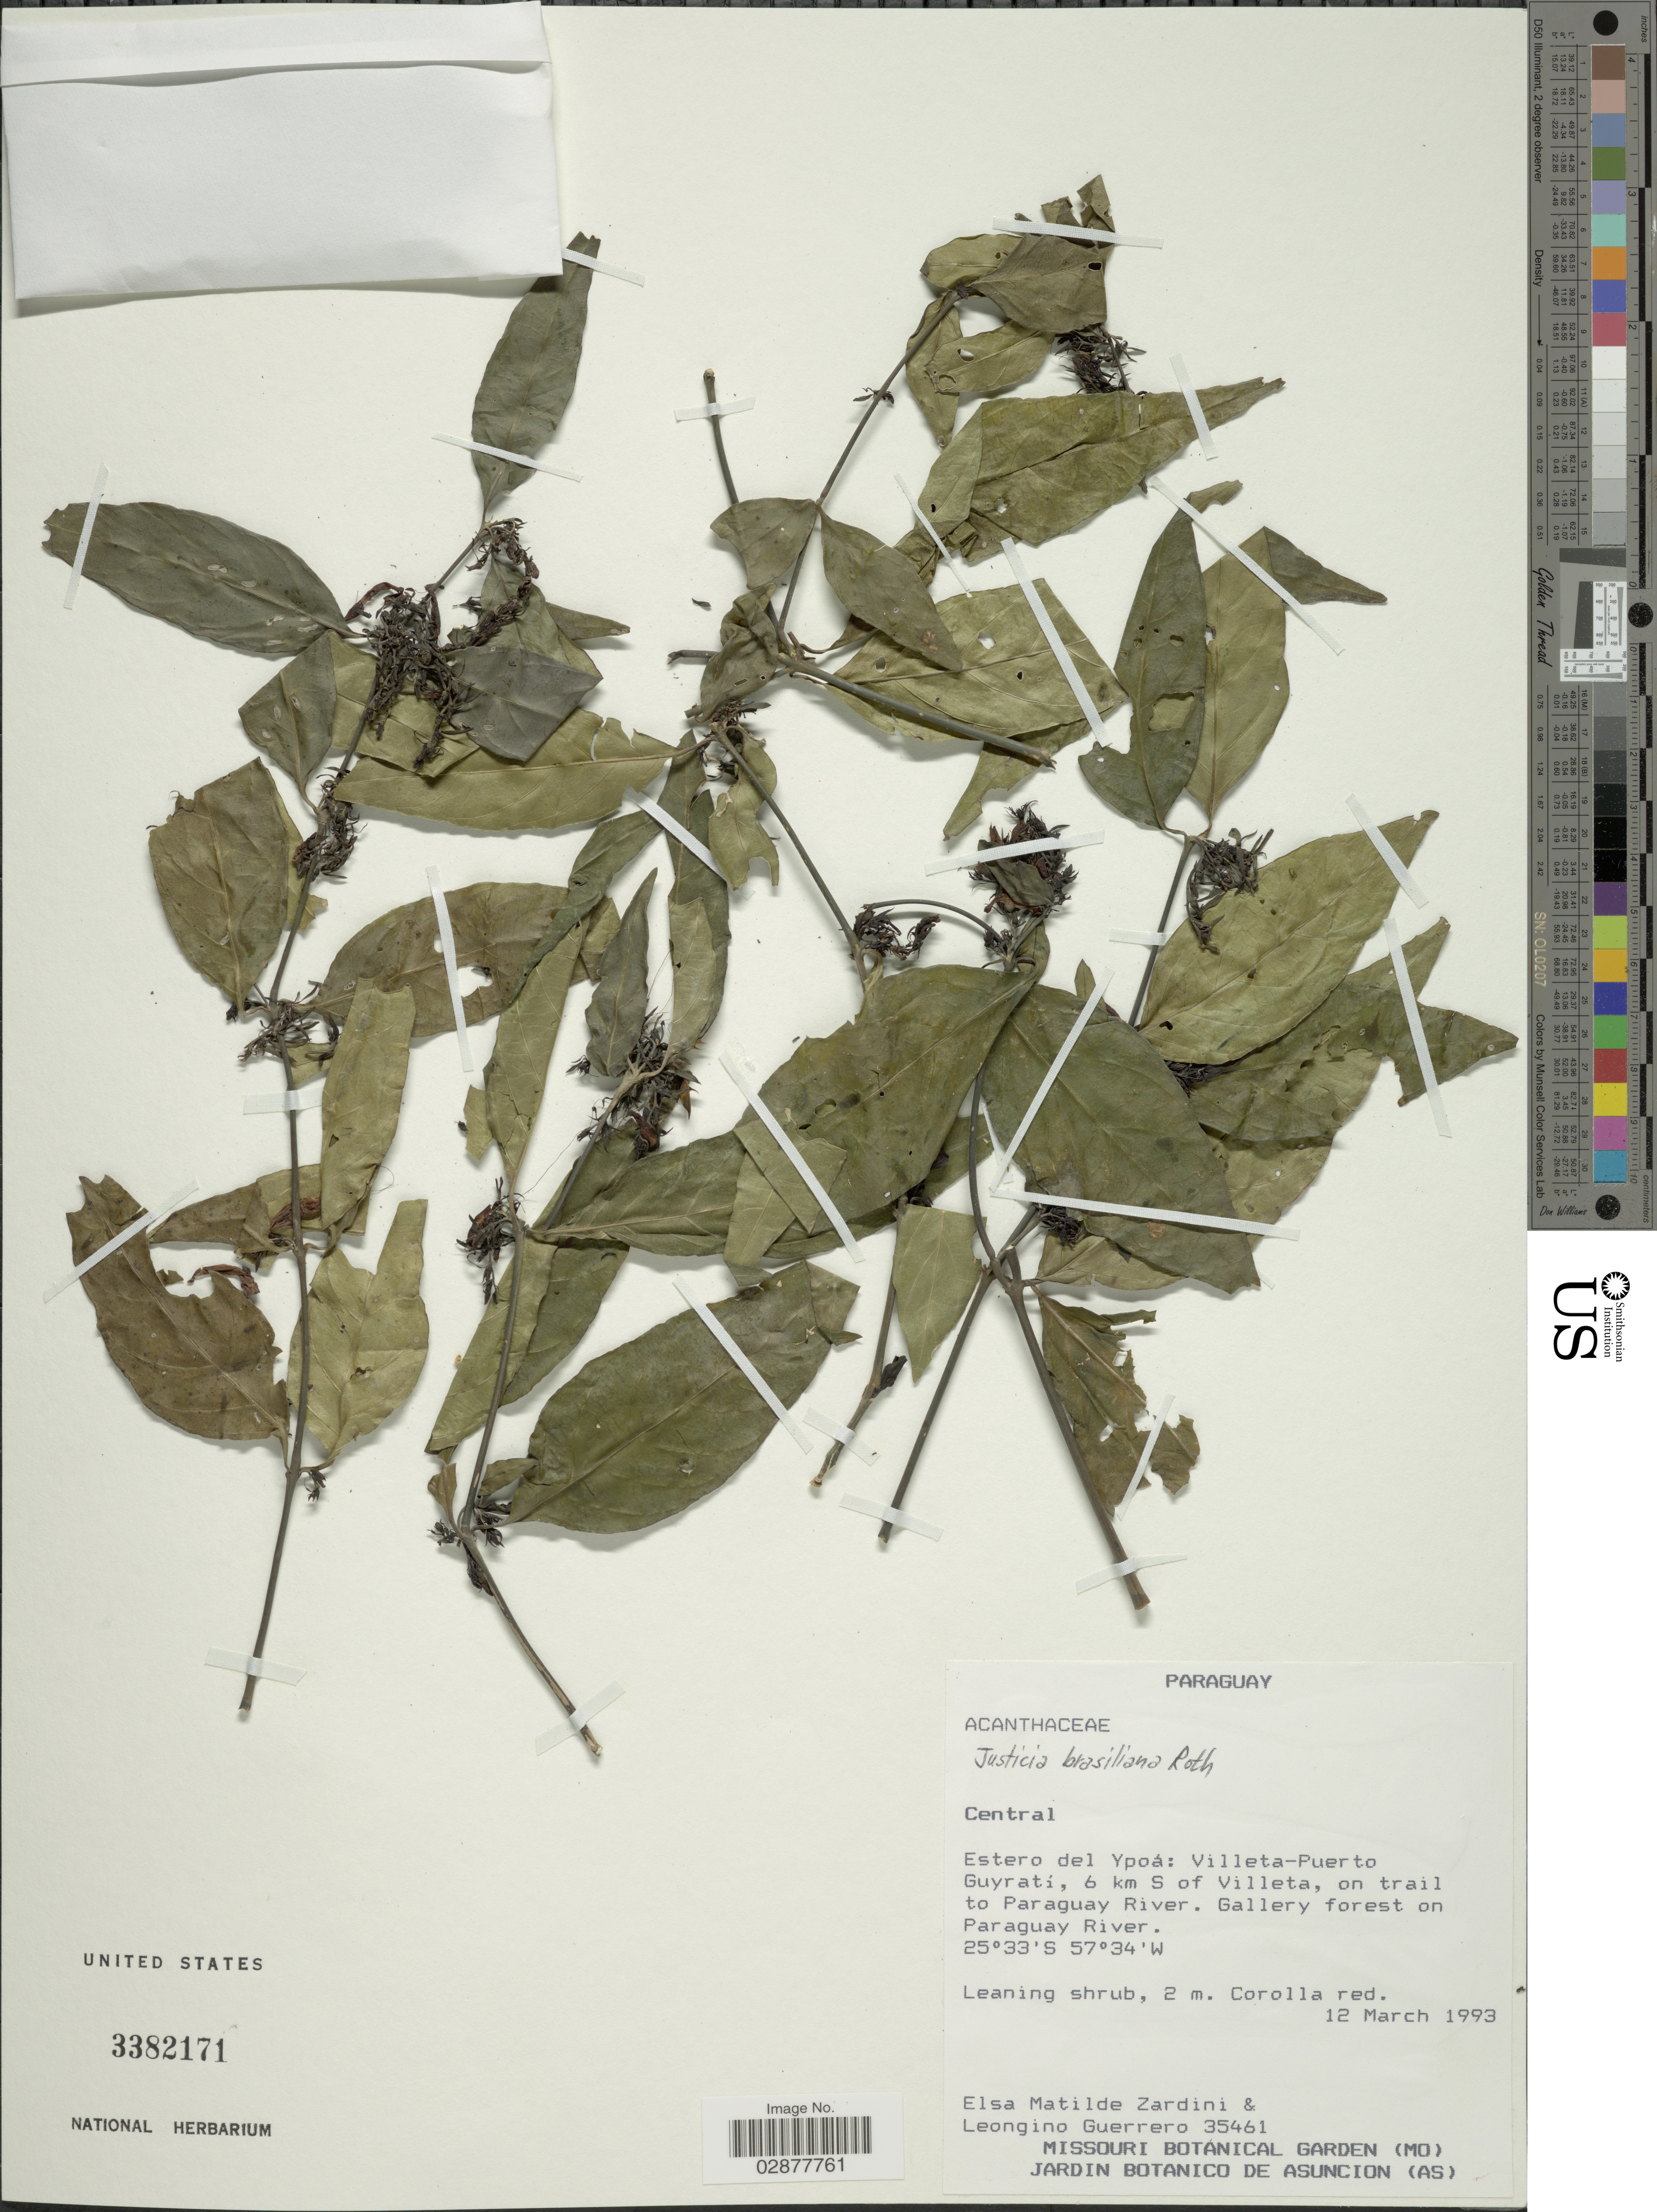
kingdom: Plantae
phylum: Tracheophyta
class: Magnoliopsida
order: Lamiales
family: Acanthaceae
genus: Justicia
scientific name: Justicia brasiliana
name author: Roth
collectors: E. M. Zardini & L. Guerrero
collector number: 35461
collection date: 1993-03-12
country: Paraguay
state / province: Central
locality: Estero del Ypoá: Villeta-Puerto Guyratí, 6 km S of Villeta, on trail to Paraguay River.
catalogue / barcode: US 3382171